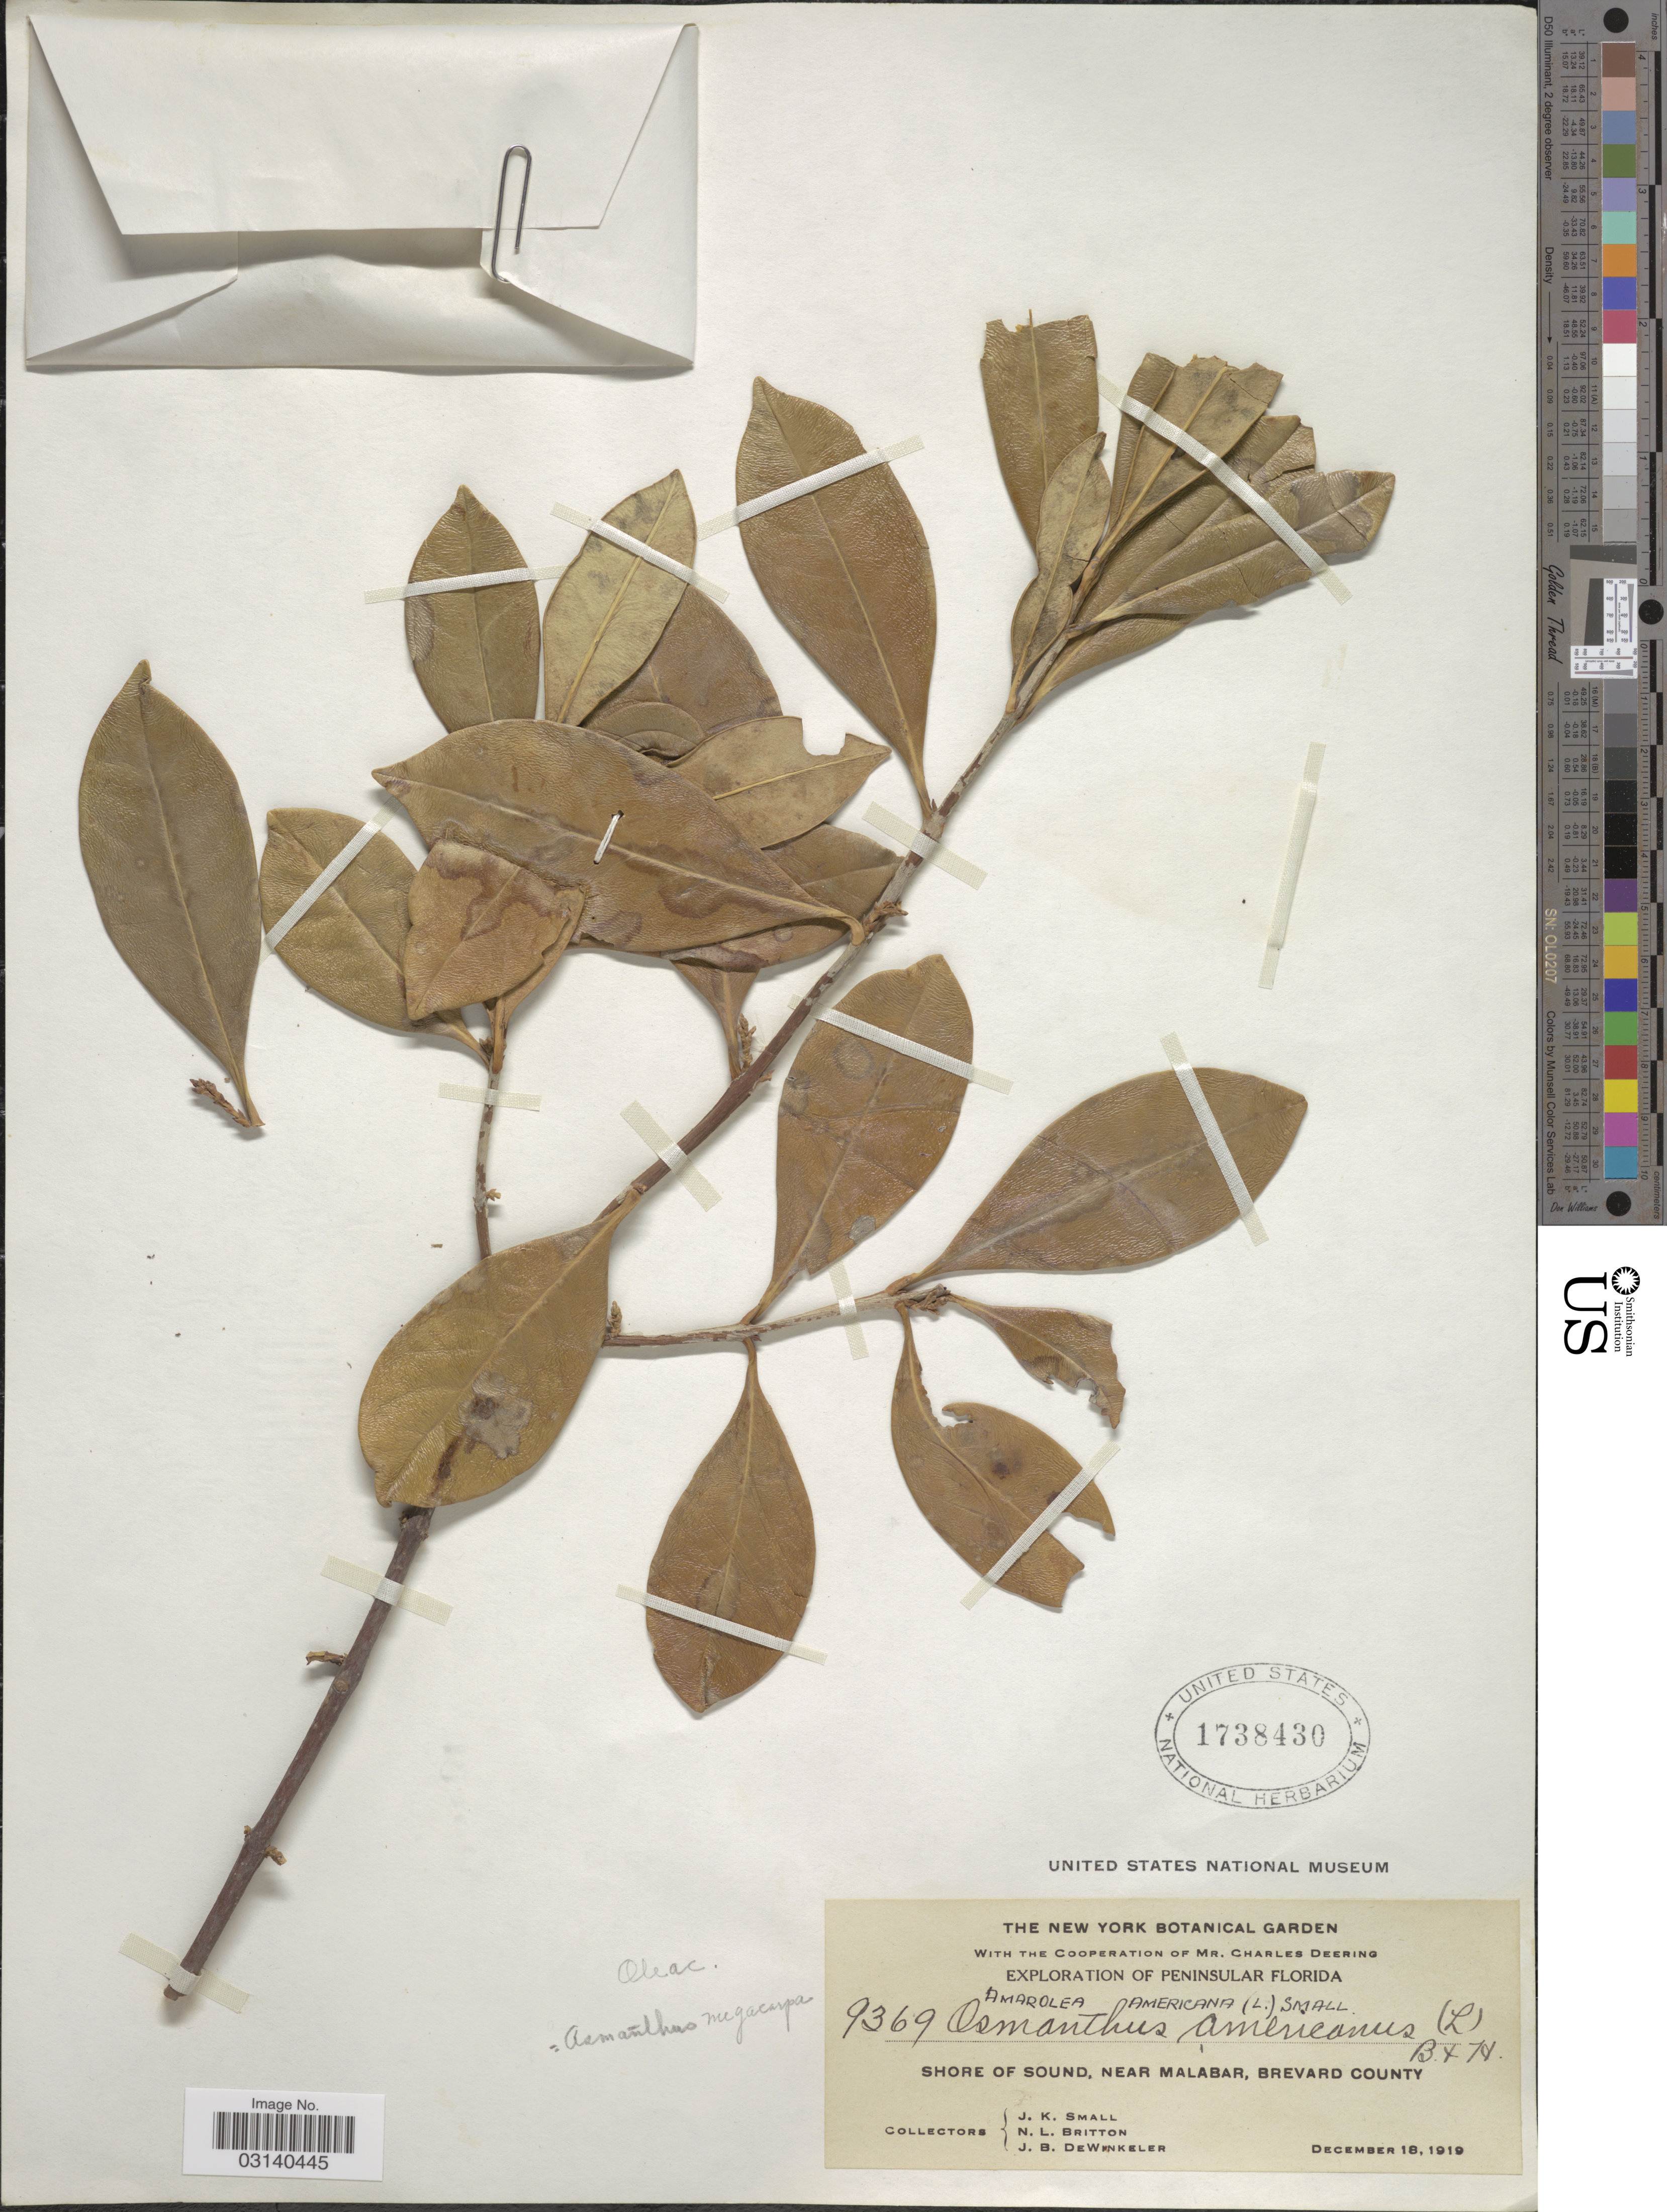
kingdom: Plantae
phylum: Tracheophyta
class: Magnoliopsida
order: Lamiales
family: Oleaceae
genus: Osmanthus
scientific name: Osmanthus megacarpus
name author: (Small) Small ex Little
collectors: J. K. Small, N. Britton & J. B. Dewinkeler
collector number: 9369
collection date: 1919-12-18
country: United States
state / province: Florida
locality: Peninsular Florida, Shore of Sound, Near Malabar, Brevard County.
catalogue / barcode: US 1738430